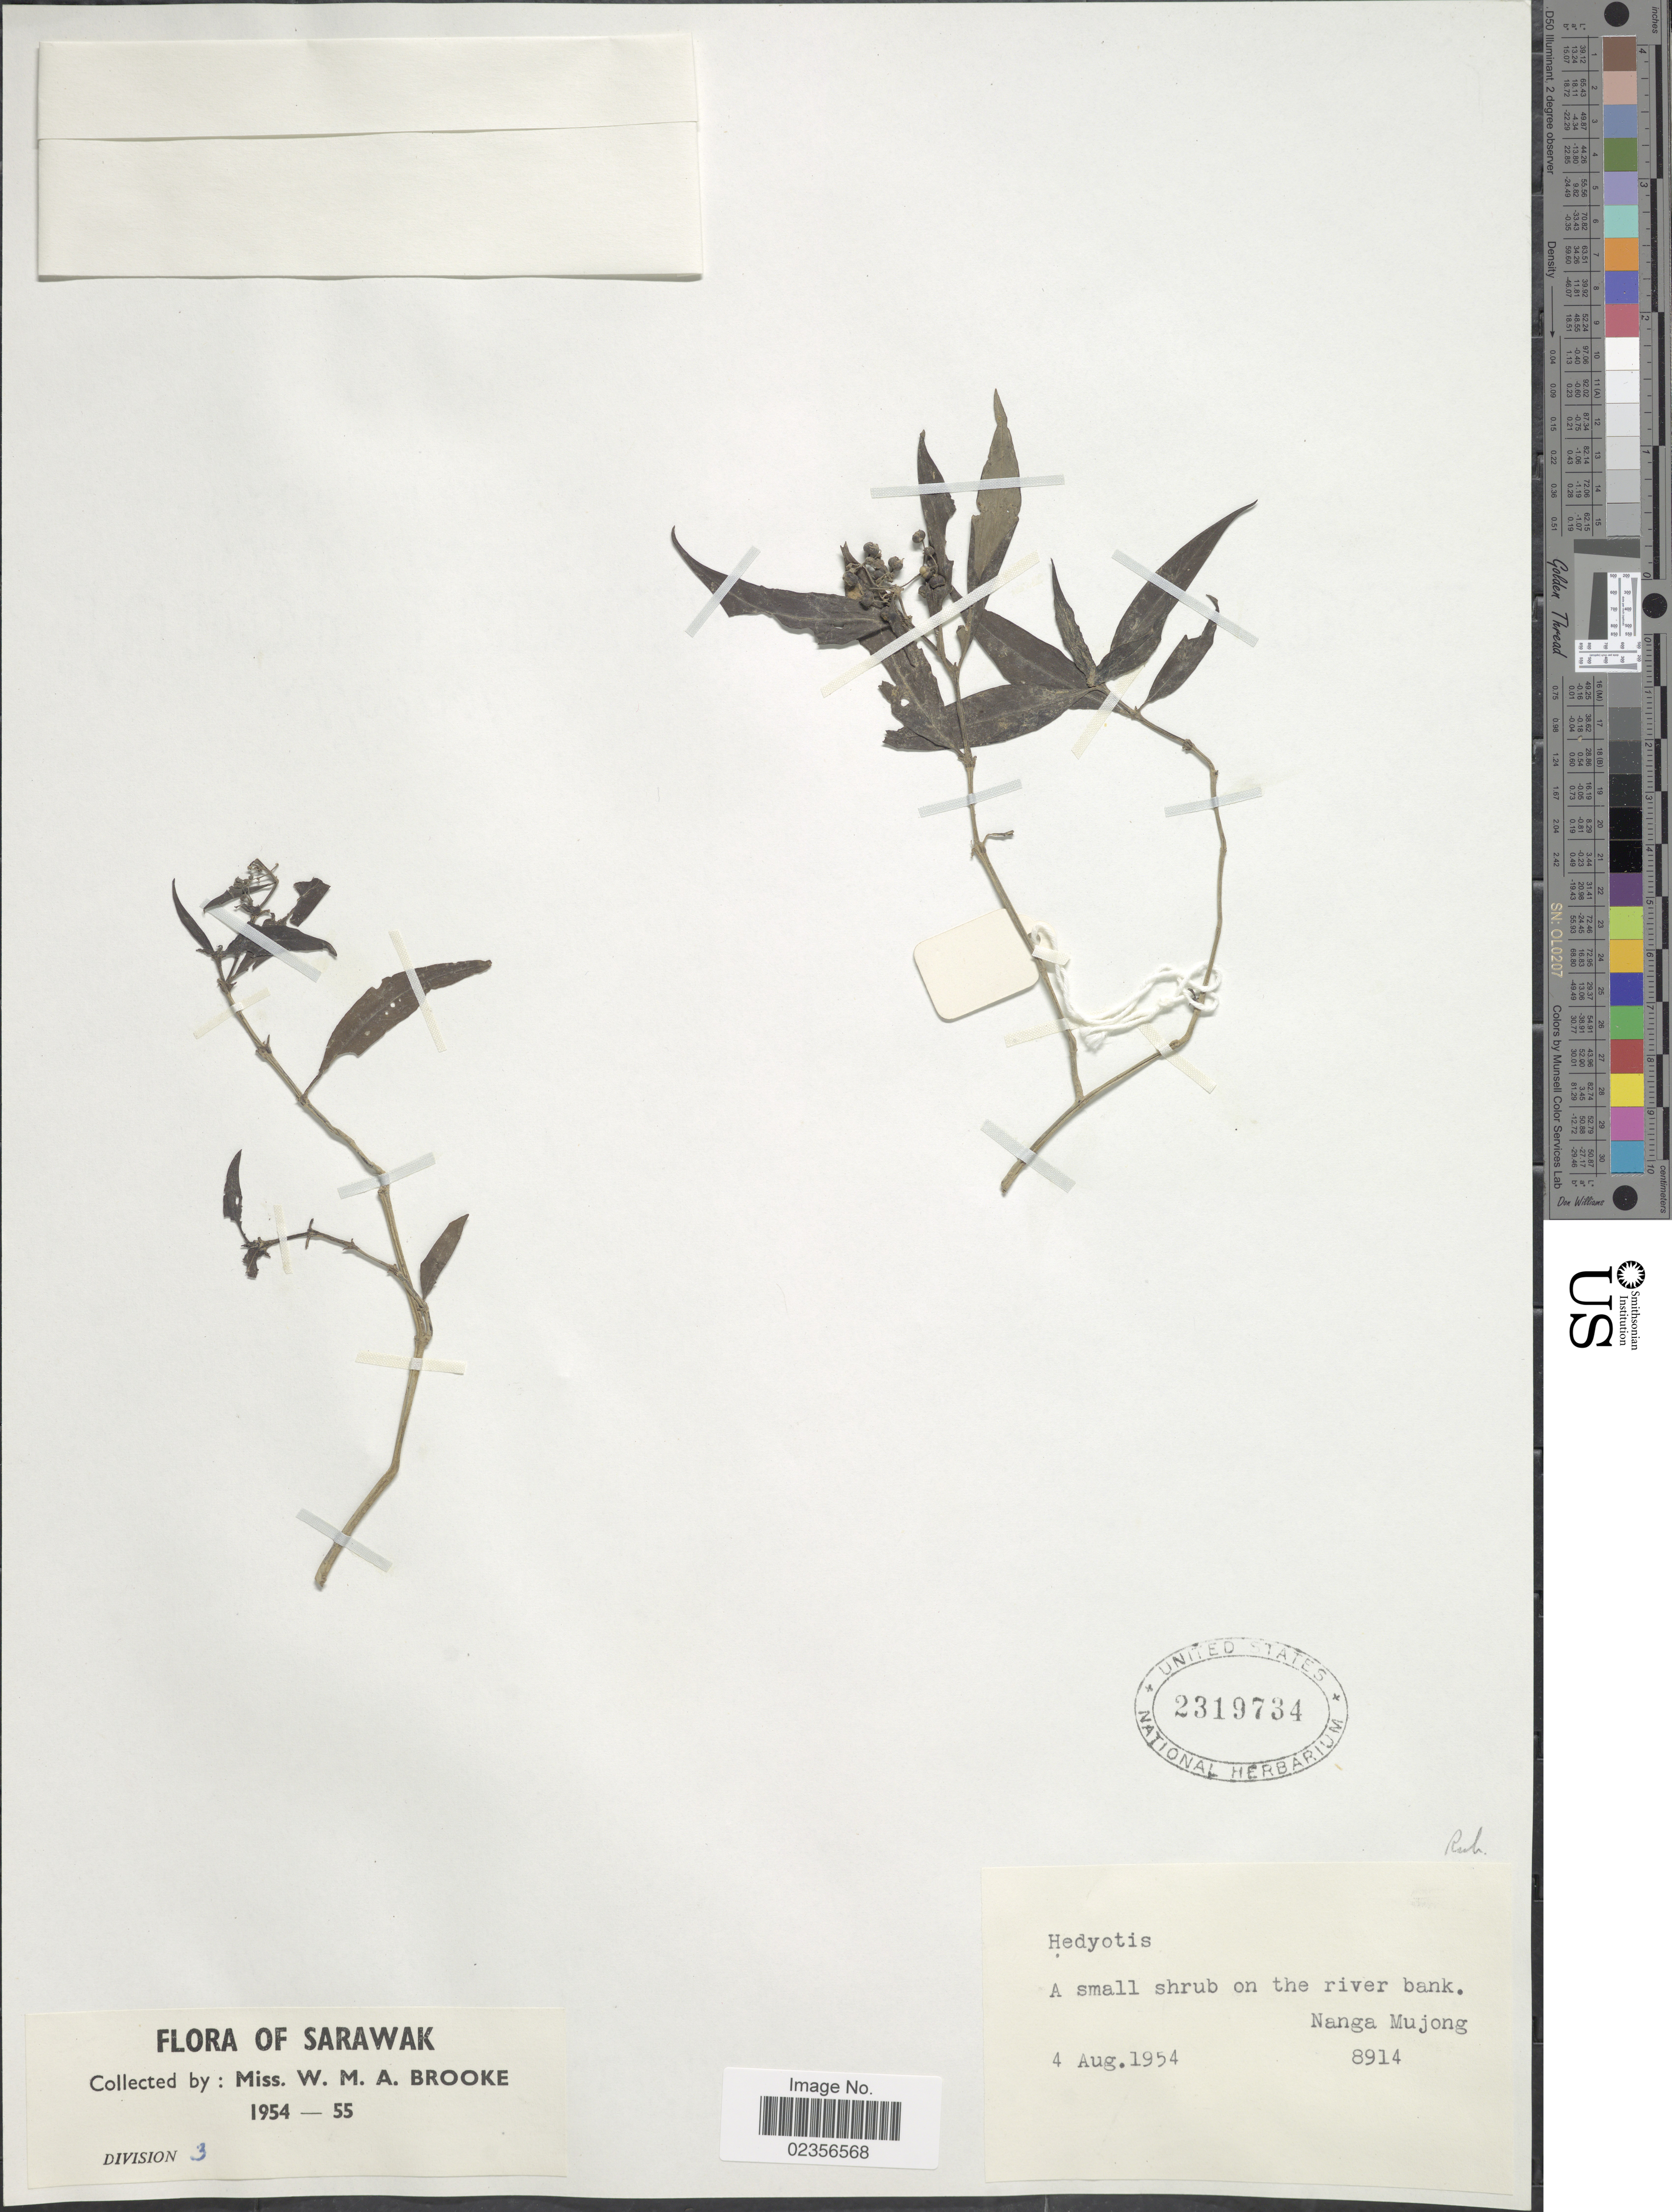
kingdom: Plantae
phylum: Tracheophyta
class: Magnoliopsida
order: Gentianales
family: Rubiaceae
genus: Hedyotis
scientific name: Hedyotis sp.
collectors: W. Brooke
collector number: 8914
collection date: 1954-08-04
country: Malaysia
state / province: Sarawak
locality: Division 3. Nanga Mujong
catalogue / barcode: US 2319734